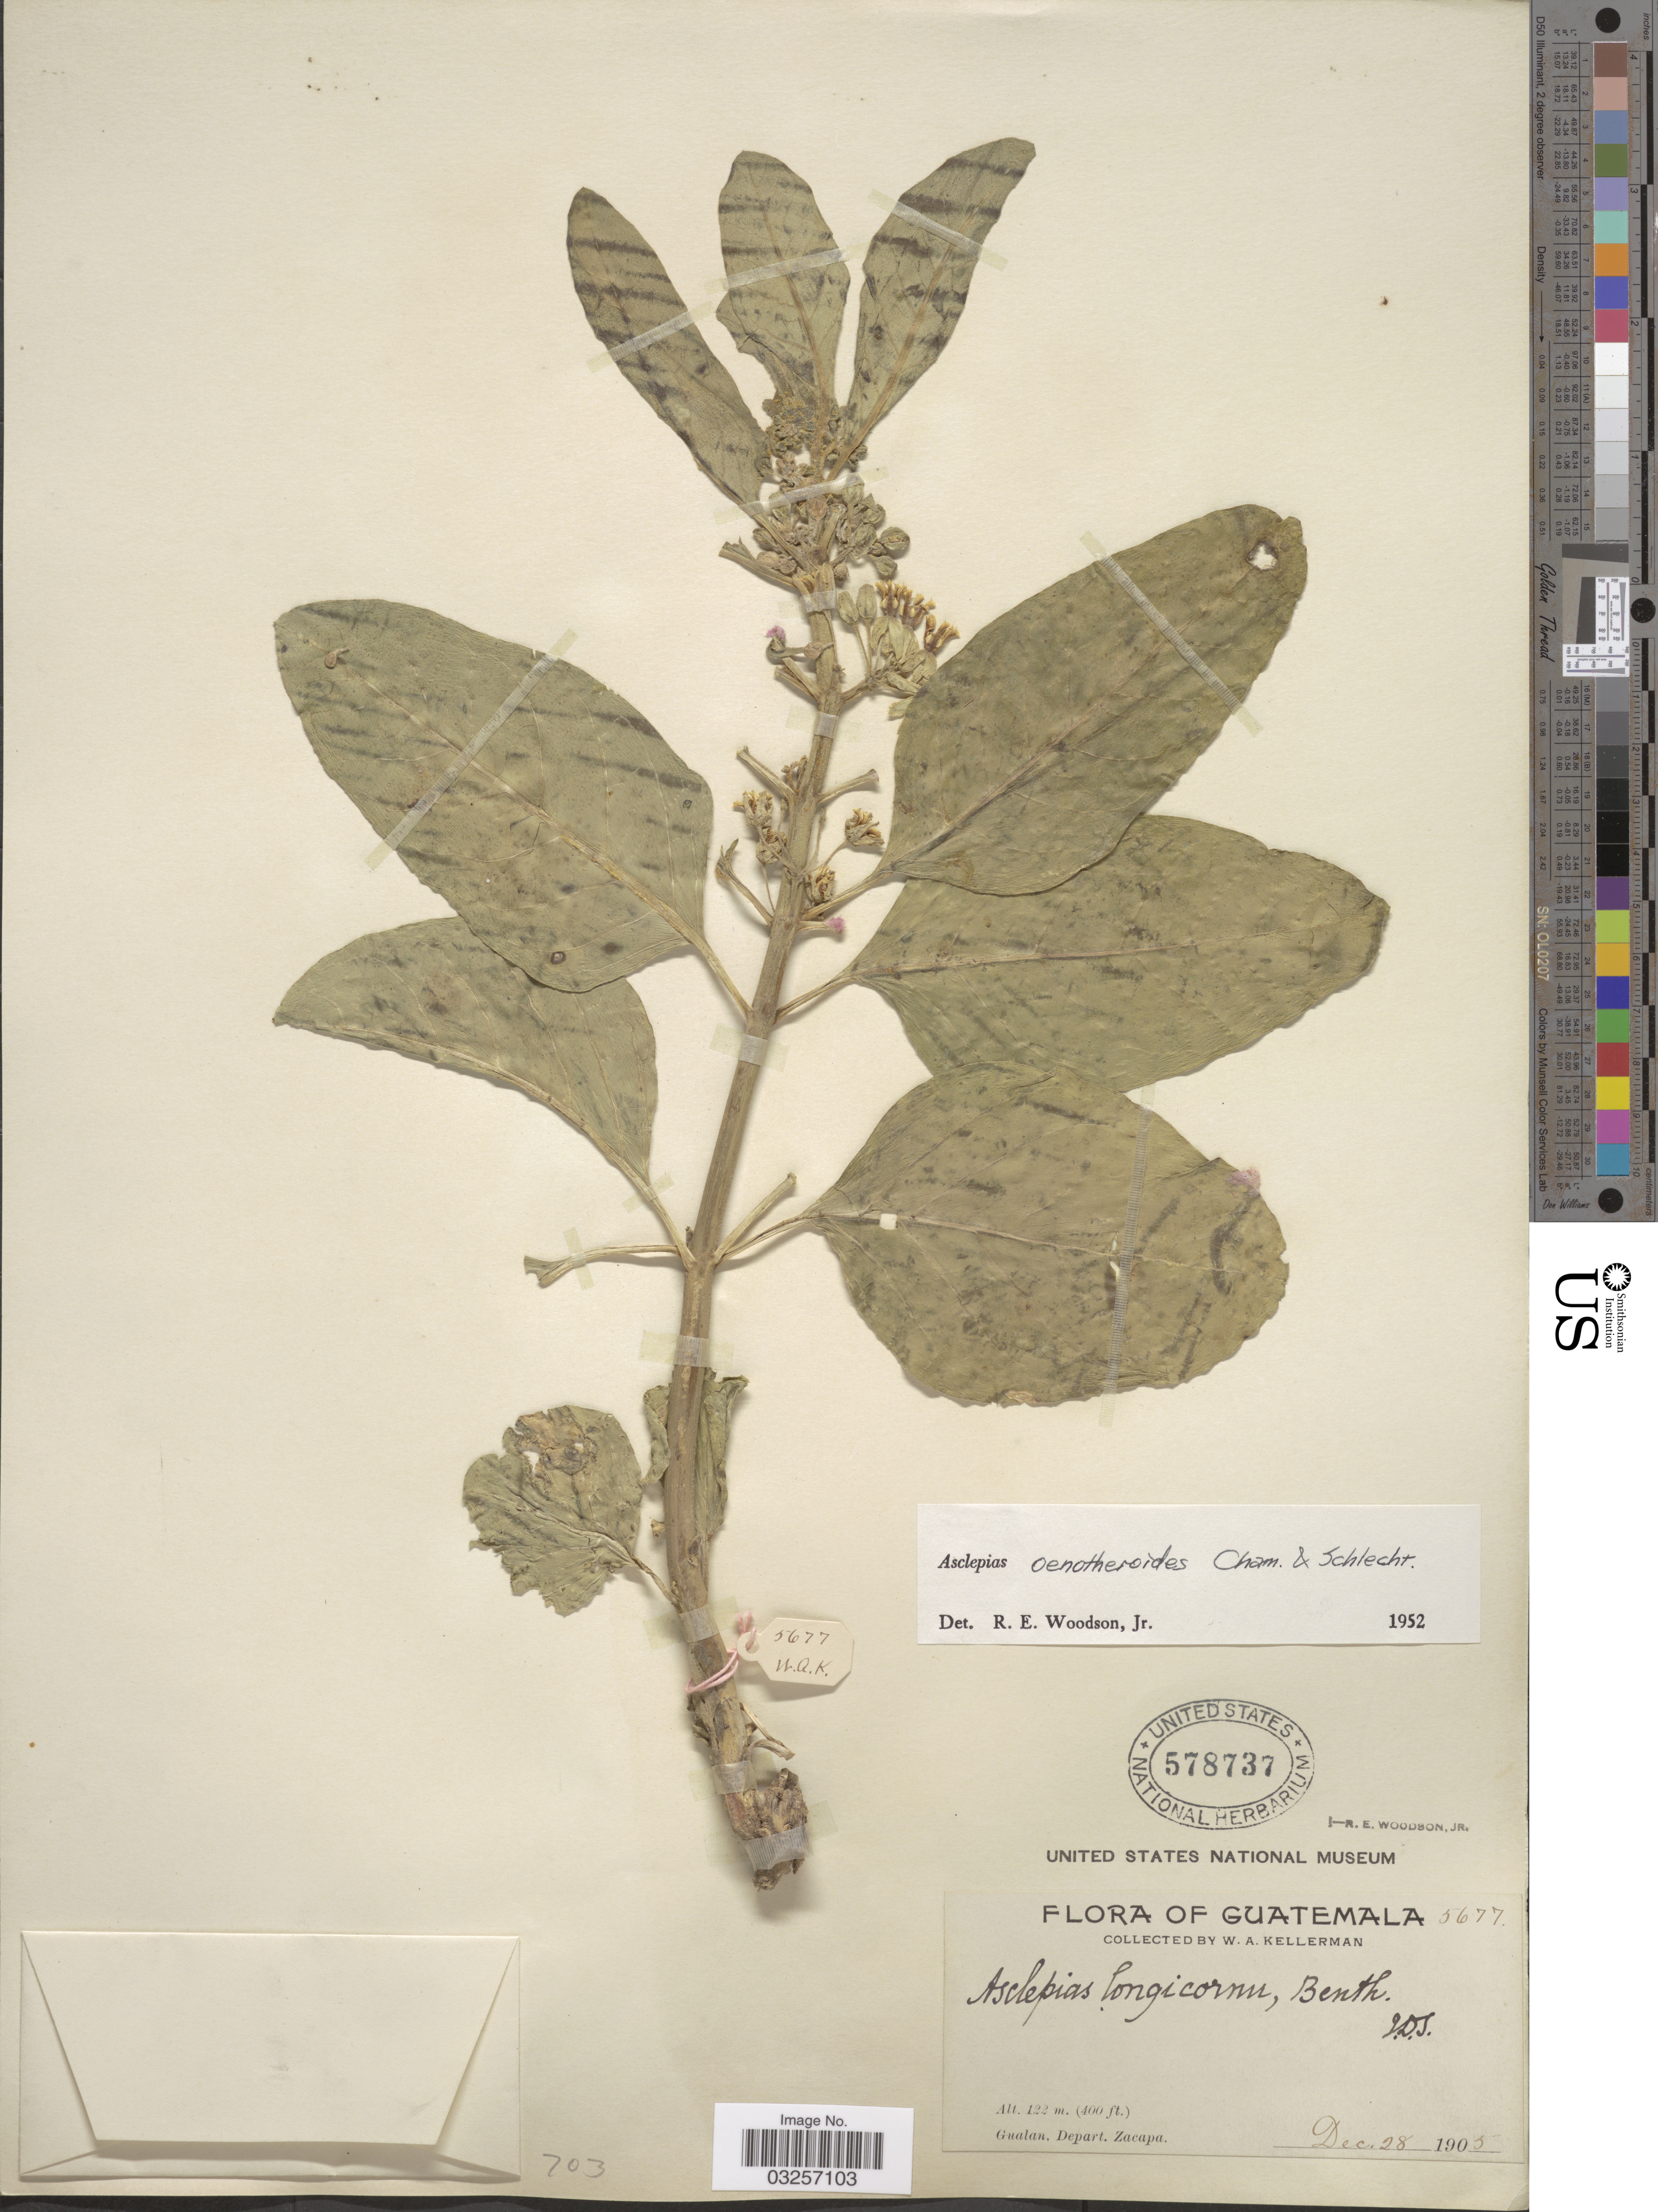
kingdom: Plantae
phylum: Tracheophyta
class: Magnoliopsida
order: Gentianales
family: Apocynaceae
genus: Asclepias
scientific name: Asclepias oenotheroides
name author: Schltdl. & Cham.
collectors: W. Kellerman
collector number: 5677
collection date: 1905-12-28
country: Guatemala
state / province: Zacapa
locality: Gualan, Depart. Zacapa.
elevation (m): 122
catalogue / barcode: US 578737